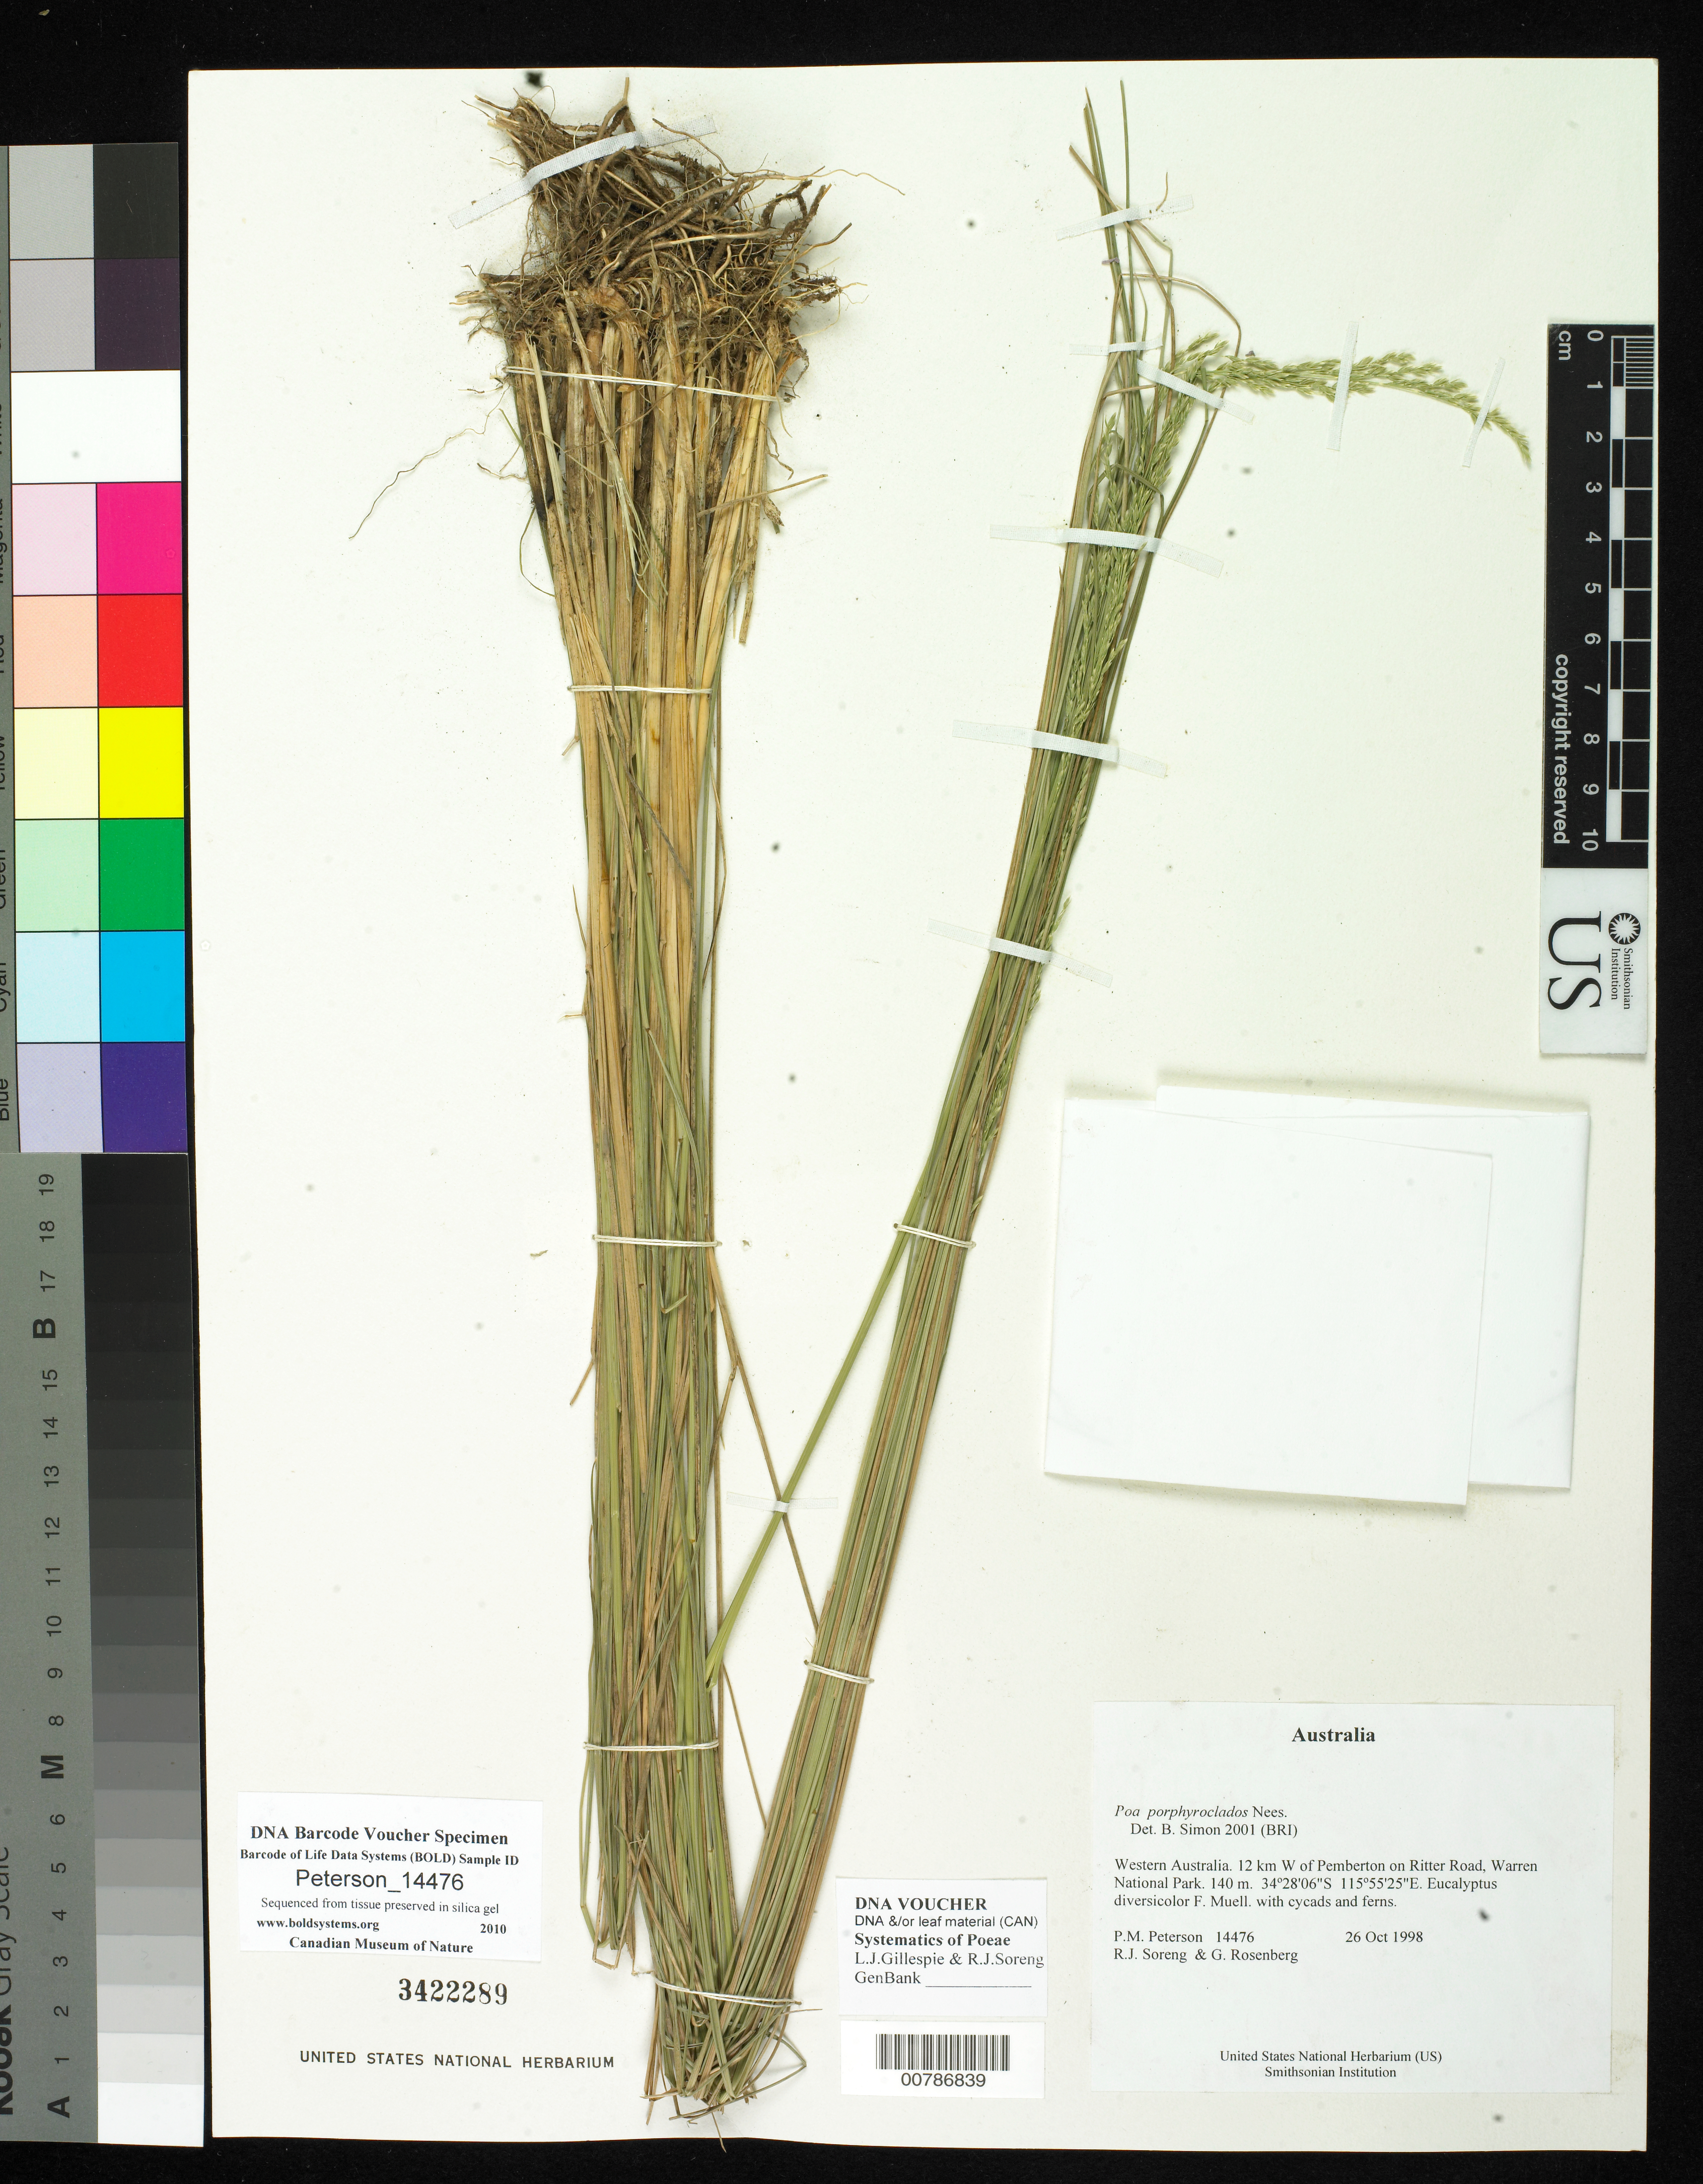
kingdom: Plantae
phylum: Tracheophyta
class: Liliopsida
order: Poales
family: Poaceae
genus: Poa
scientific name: Poa porphyroclados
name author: Nees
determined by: Simon, B.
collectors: P. M. Peterson, R. J. Soreng & G. Rosenberg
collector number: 14476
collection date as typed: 26 Oct 1998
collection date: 1998-10-26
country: Australia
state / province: Western Australia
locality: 12 km W of Pemberton on Ritter Road, Warren National Park.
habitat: Eucalyptus diversicolor F. Muell. with cycads and ferns.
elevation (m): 140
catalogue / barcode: US 3422289